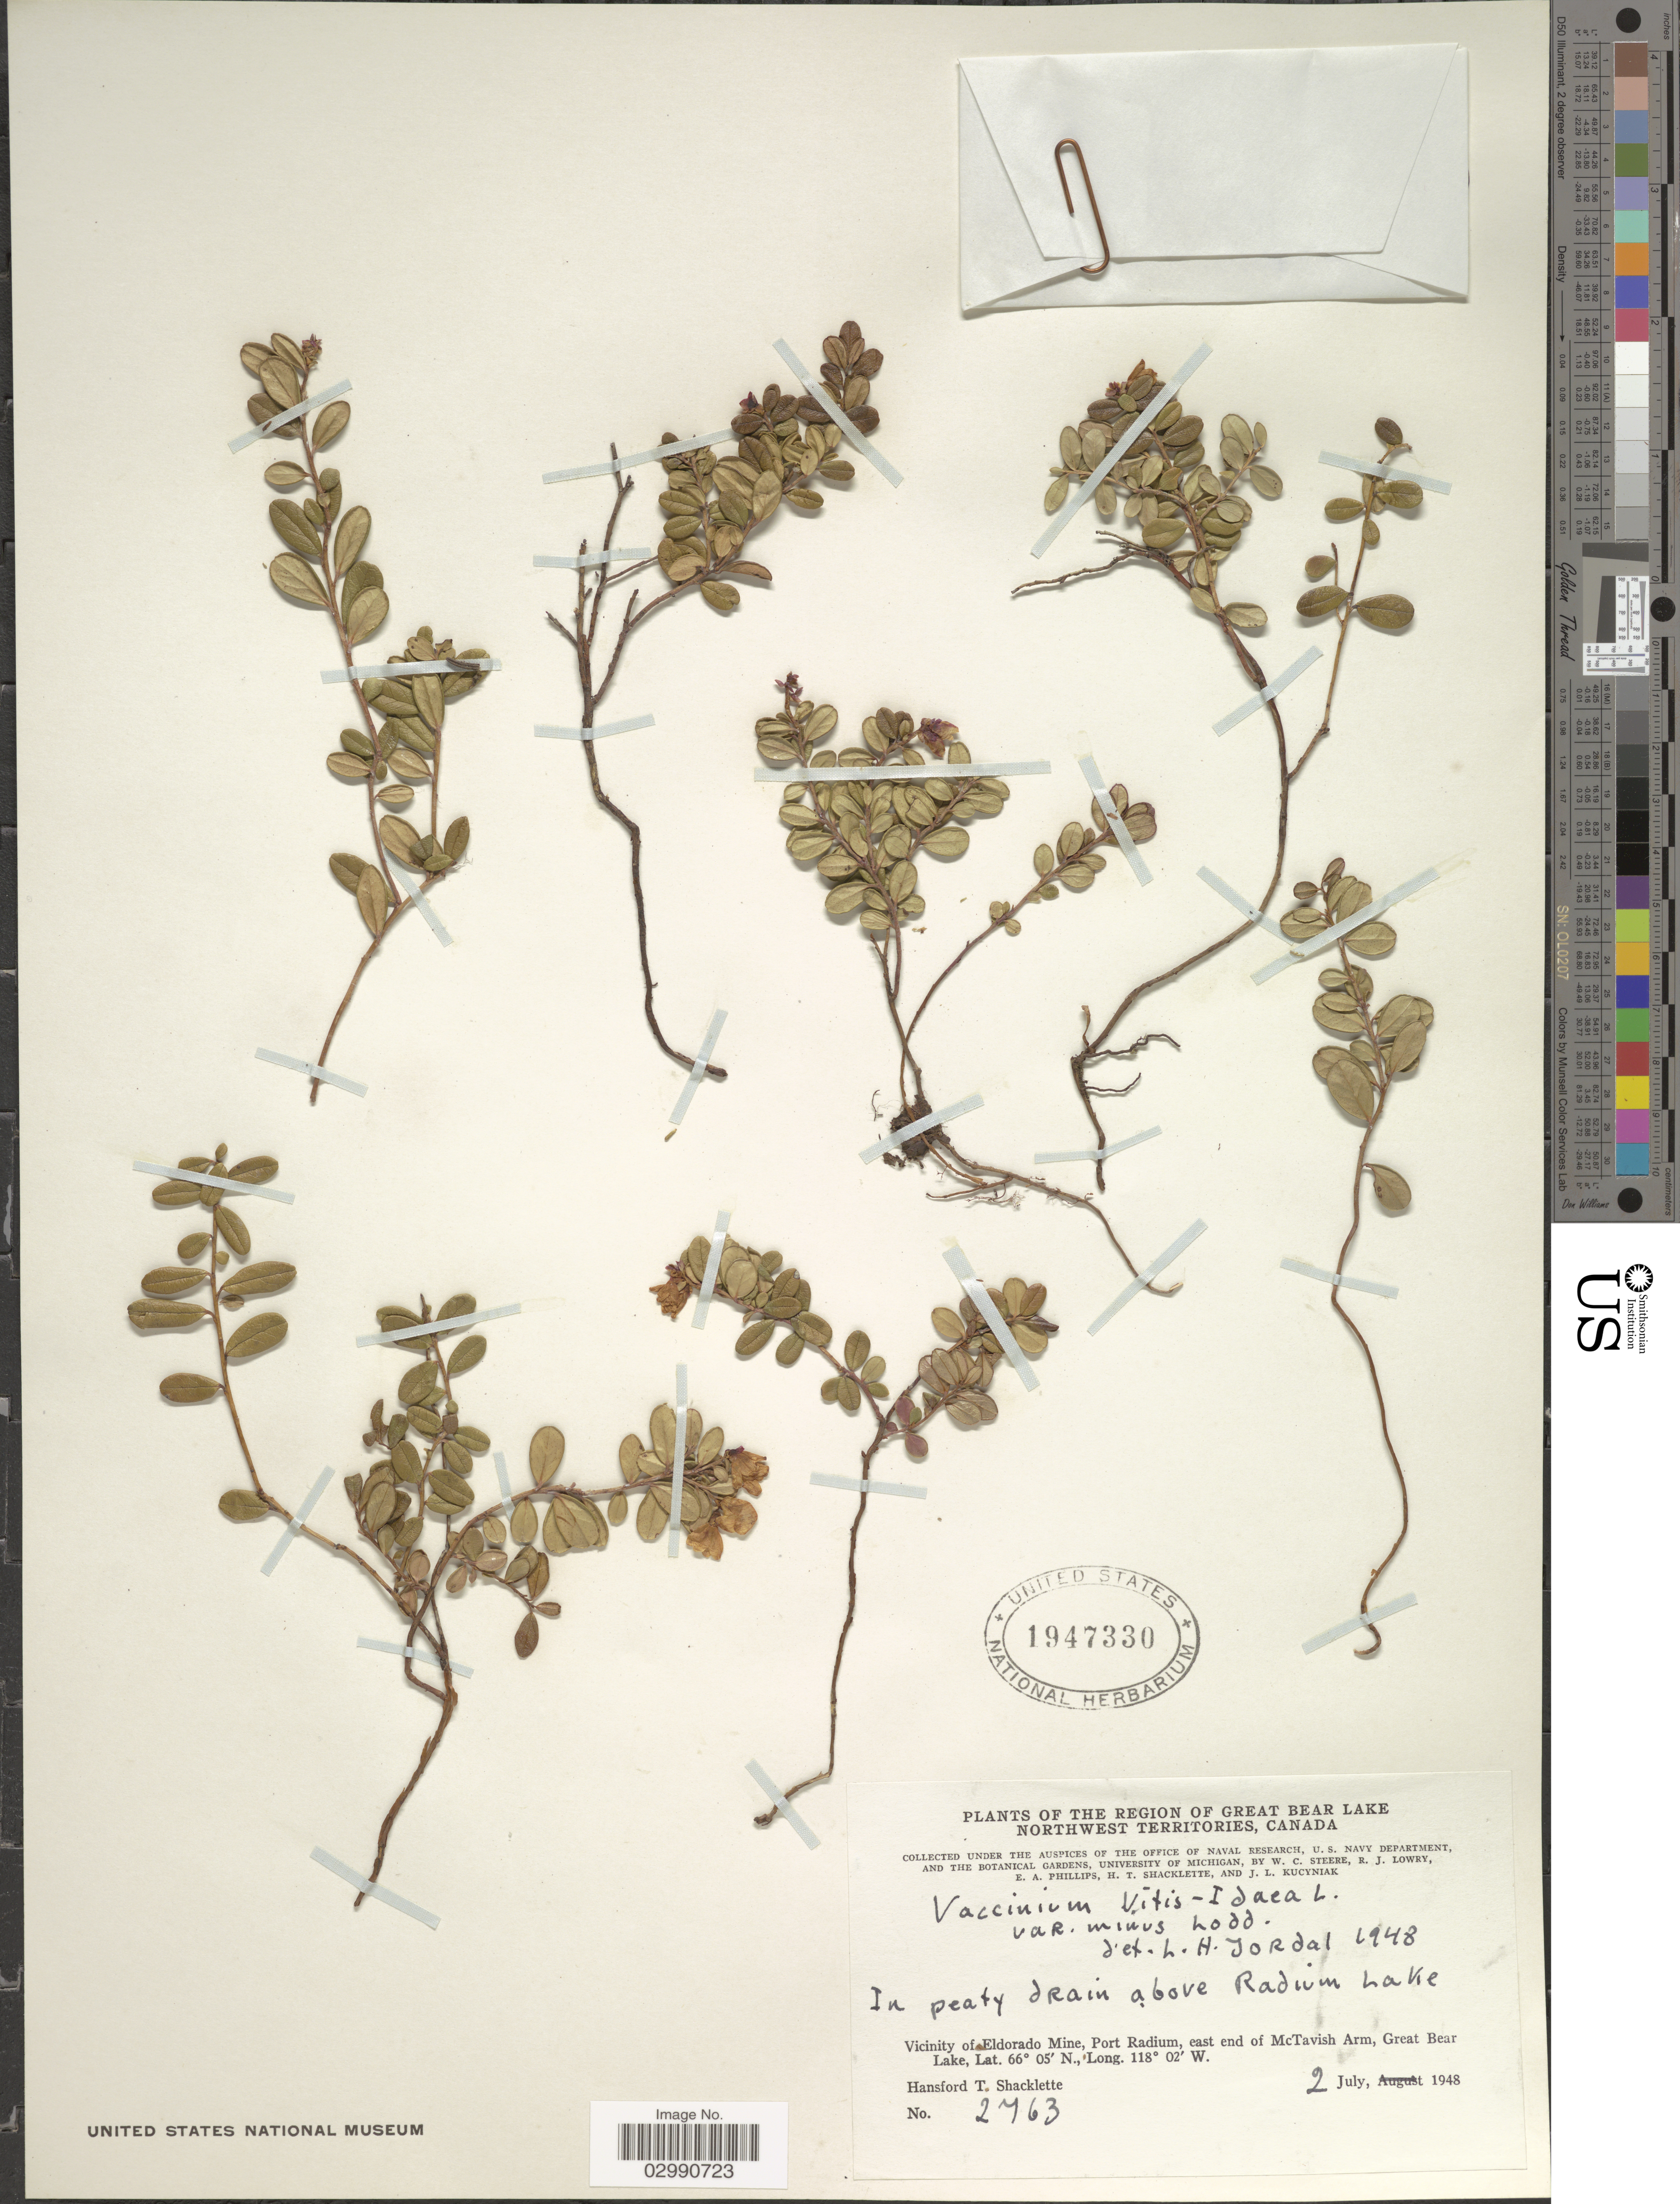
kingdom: Plantae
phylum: Tracheophyta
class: Magnoliopsida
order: Ericales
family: Ericaceae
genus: Vaccinium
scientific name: Vaccinium vitis-idaea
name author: L.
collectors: H. Shacklette, W. C. Steere, R. Lowry, E. Phillips & et al.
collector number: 2763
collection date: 1948-07-02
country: Canada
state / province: Northwest Territories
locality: The Region of Great Bear Lake, Northwest Territories, In peaty drain above Radium Lake, Vicinity of Eldorado Mine, Port Radium, east end of McTavish Arm, Great Bear Lake.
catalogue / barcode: US 1947330